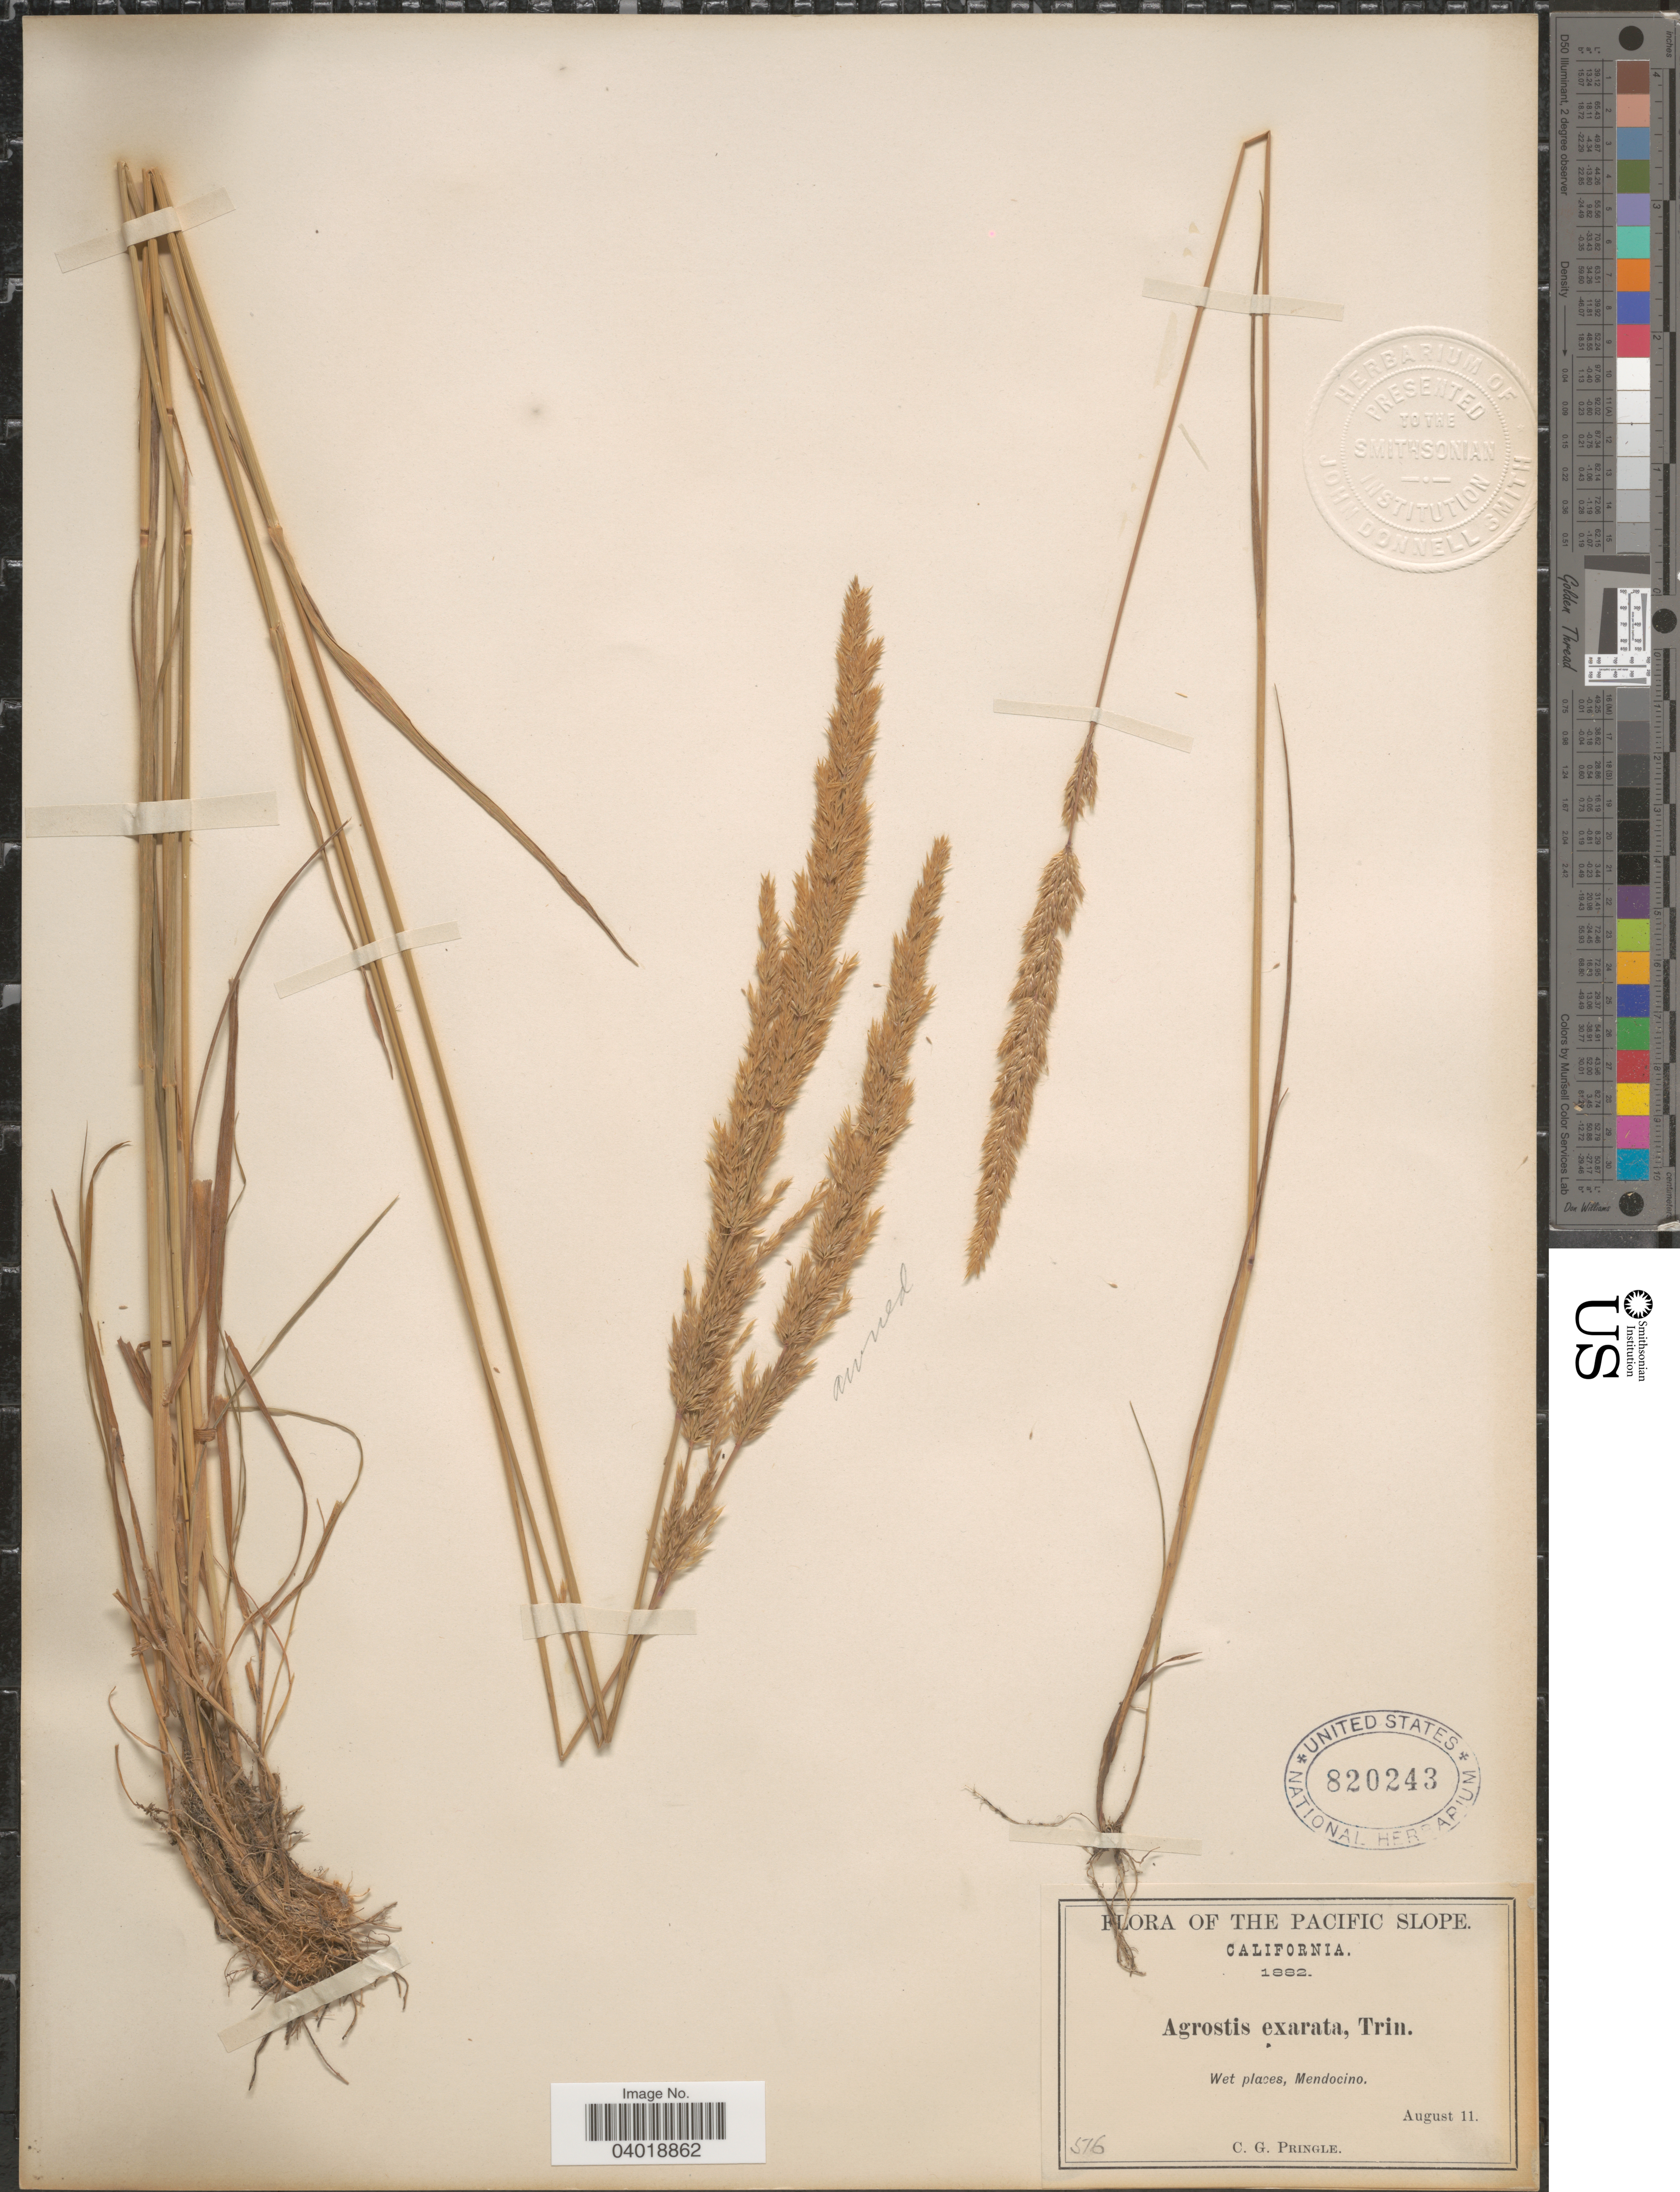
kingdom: Plantae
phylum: Tracheophyta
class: Liliopsida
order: Poales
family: Poaceae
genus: Agrostis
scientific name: Agrostis exarata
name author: Trin.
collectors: C. G. Pringle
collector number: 516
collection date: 1882-08-11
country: United States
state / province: California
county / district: Mendocino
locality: Pacific Slope. Mendocino. Lea Bluffs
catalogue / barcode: US 820243